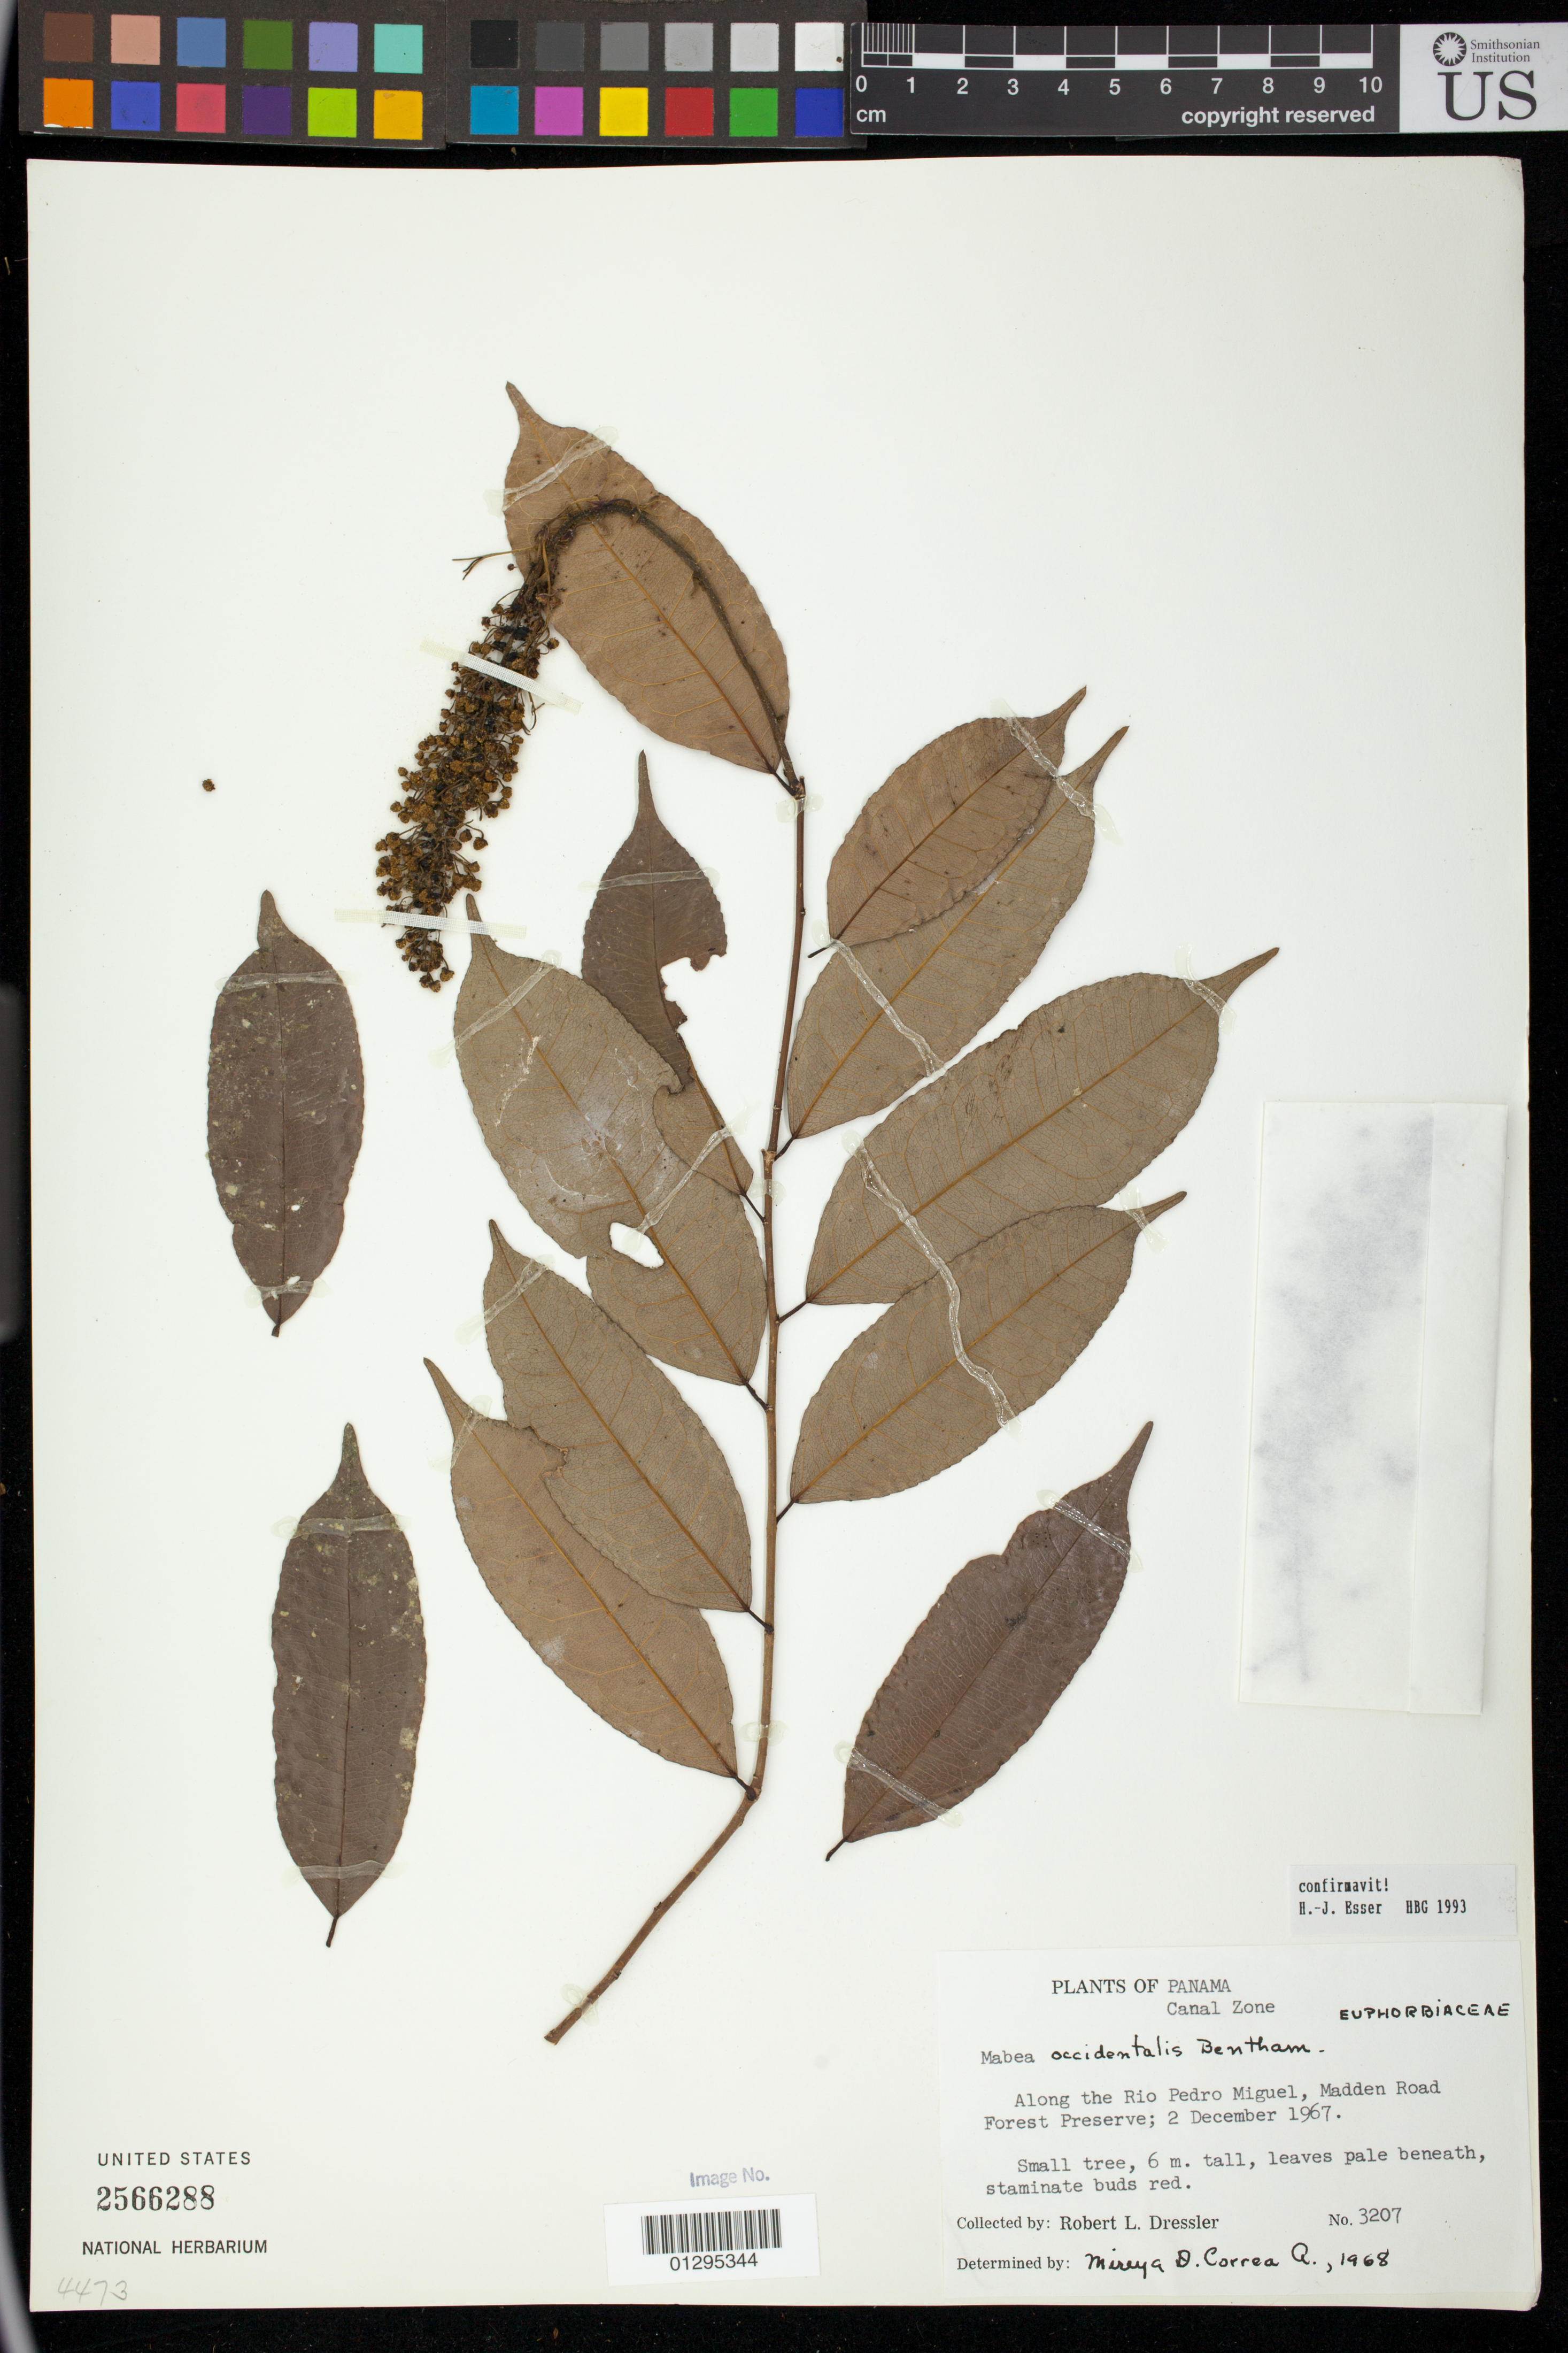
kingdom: Plantae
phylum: Tracheophyta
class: Magnoliopsida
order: Malpighiales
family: Euphorbiaceae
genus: Mabea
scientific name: Mabea occidentalis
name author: Benth.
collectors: R. Dressler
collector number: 3207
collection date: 1967-12-02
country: Panama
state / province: Panamá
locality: Along the Rio Pedro Miguel, Madden Road Forest Preserve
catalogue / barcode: US 2566288